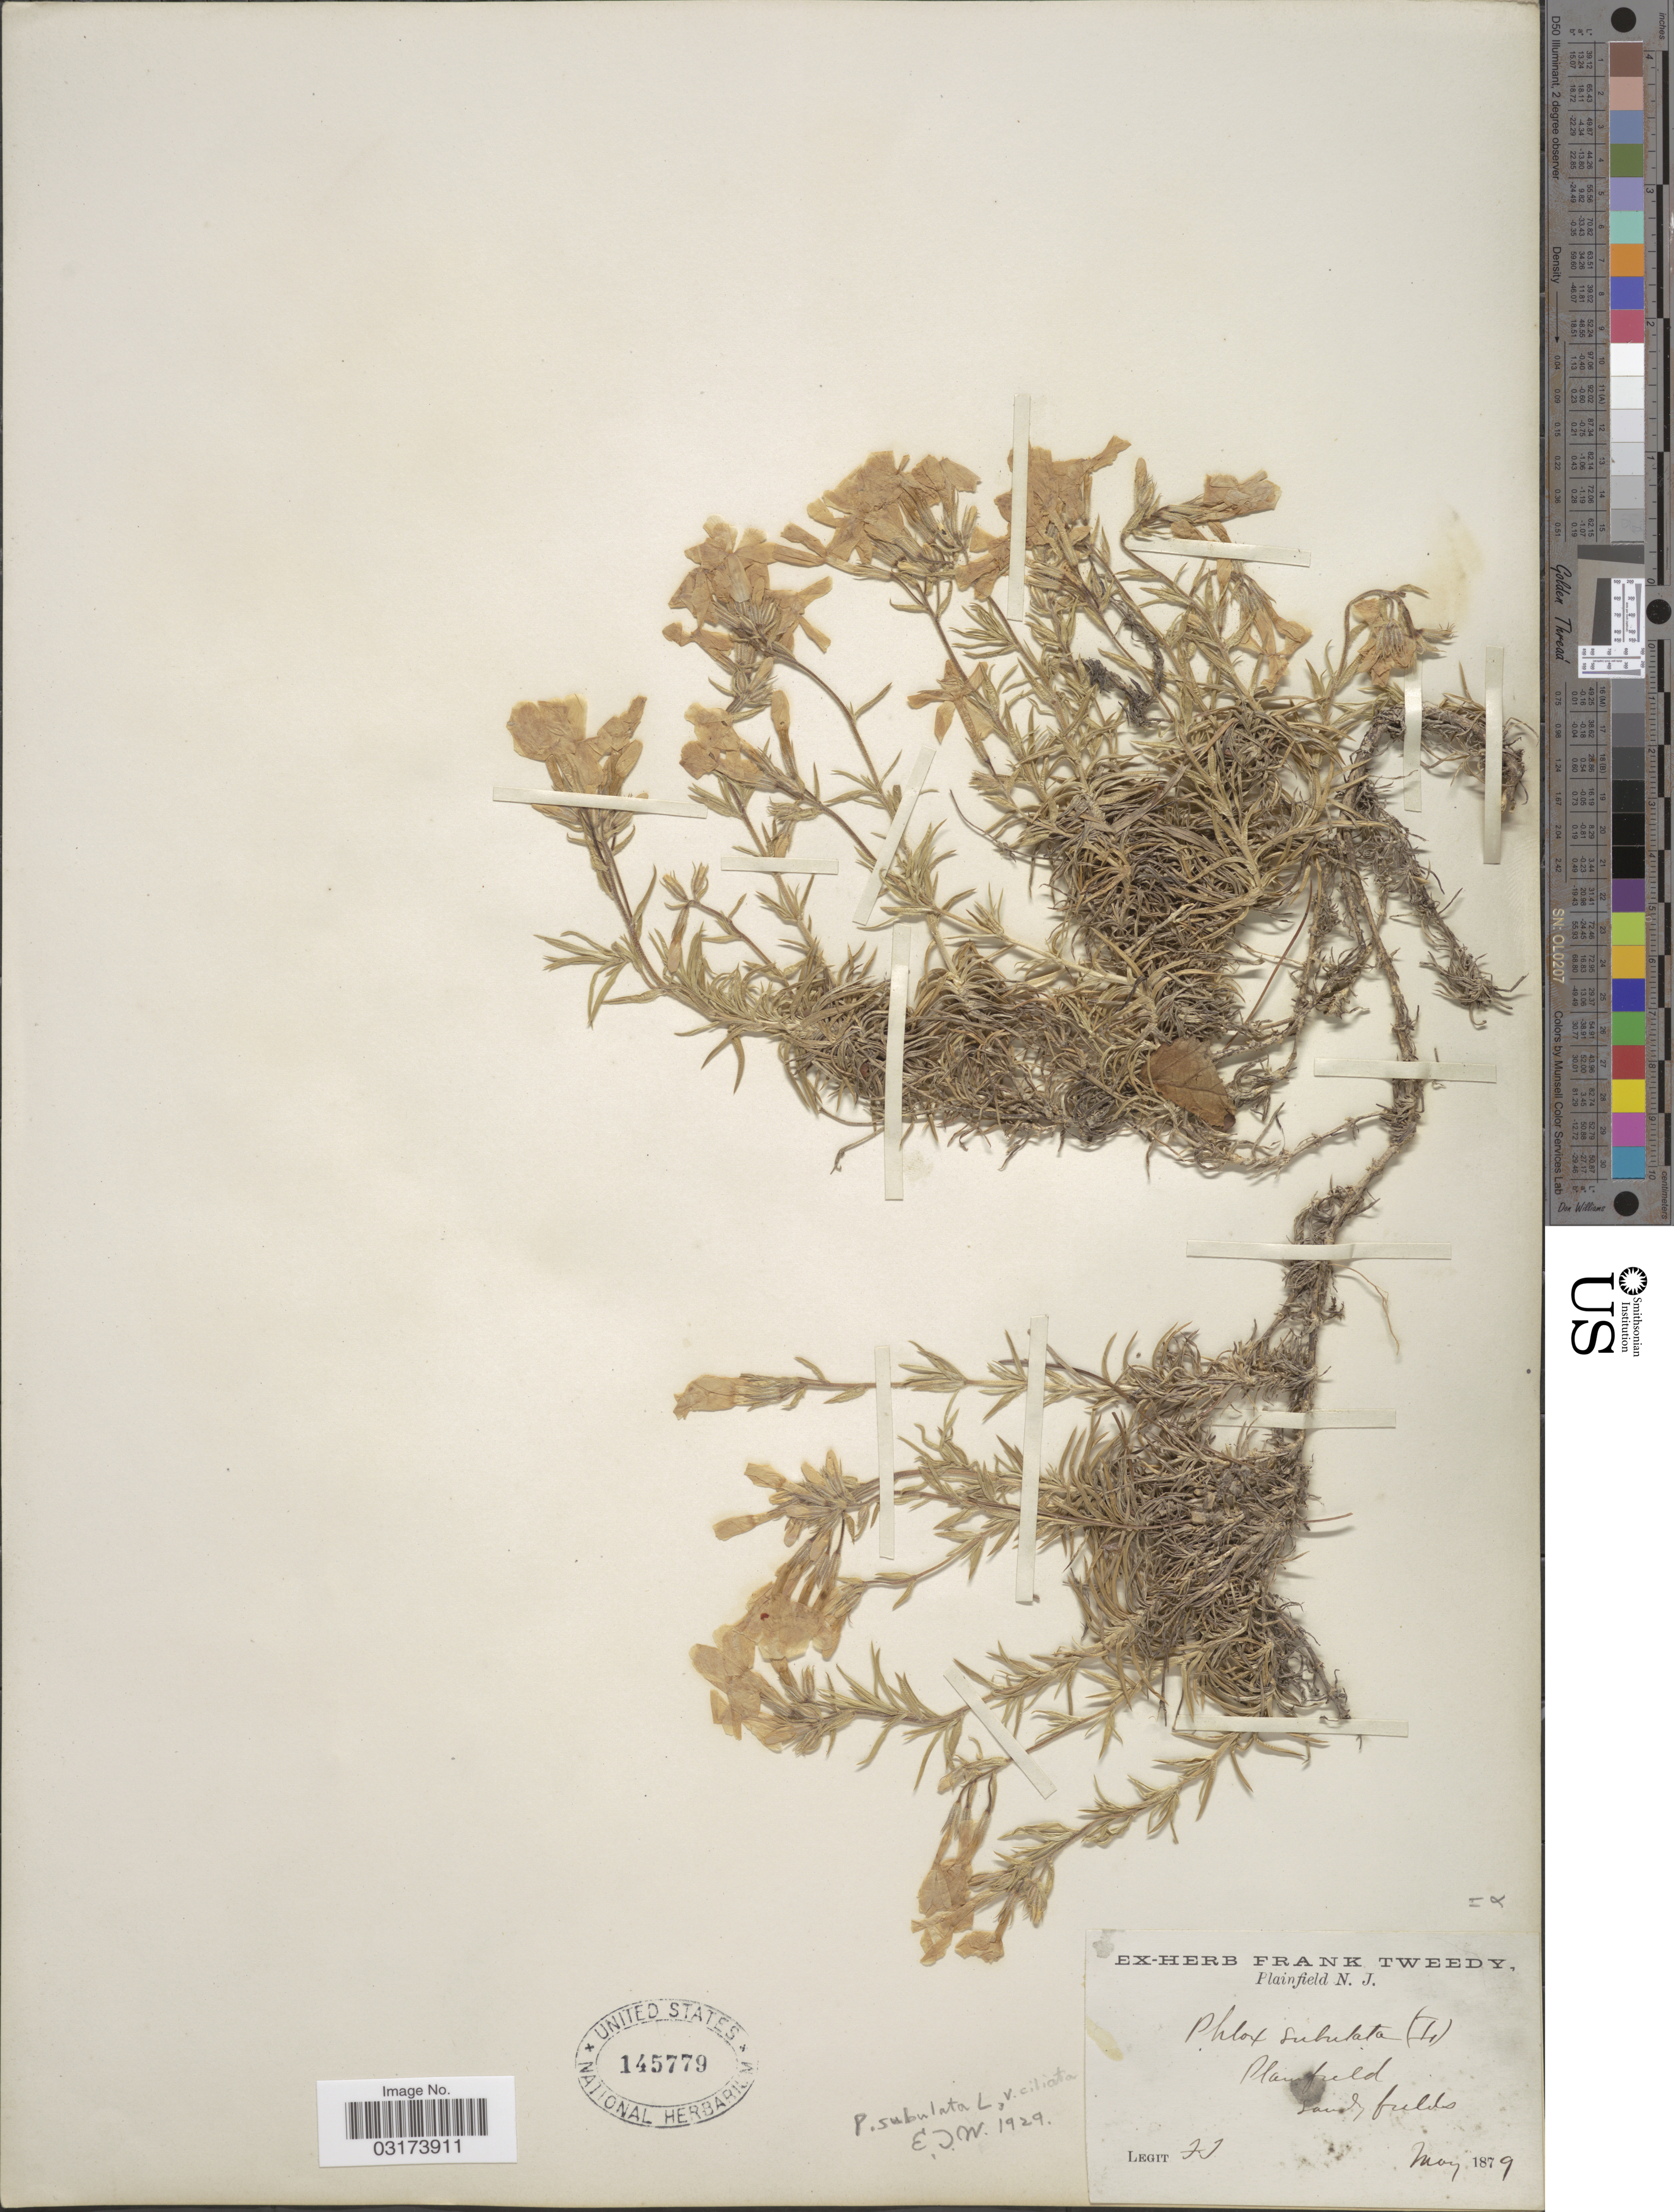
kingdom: Plantae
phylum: Tracheophyta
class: Magnoliopsida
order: Ericales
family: Polemoniaceae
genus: Phlox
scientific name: Phlox subulata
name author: L.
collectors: F. Tweedy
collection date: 1879-05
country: United States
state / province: New Jersey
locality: Plainfield, Sandy fields.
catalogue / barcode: US 145779